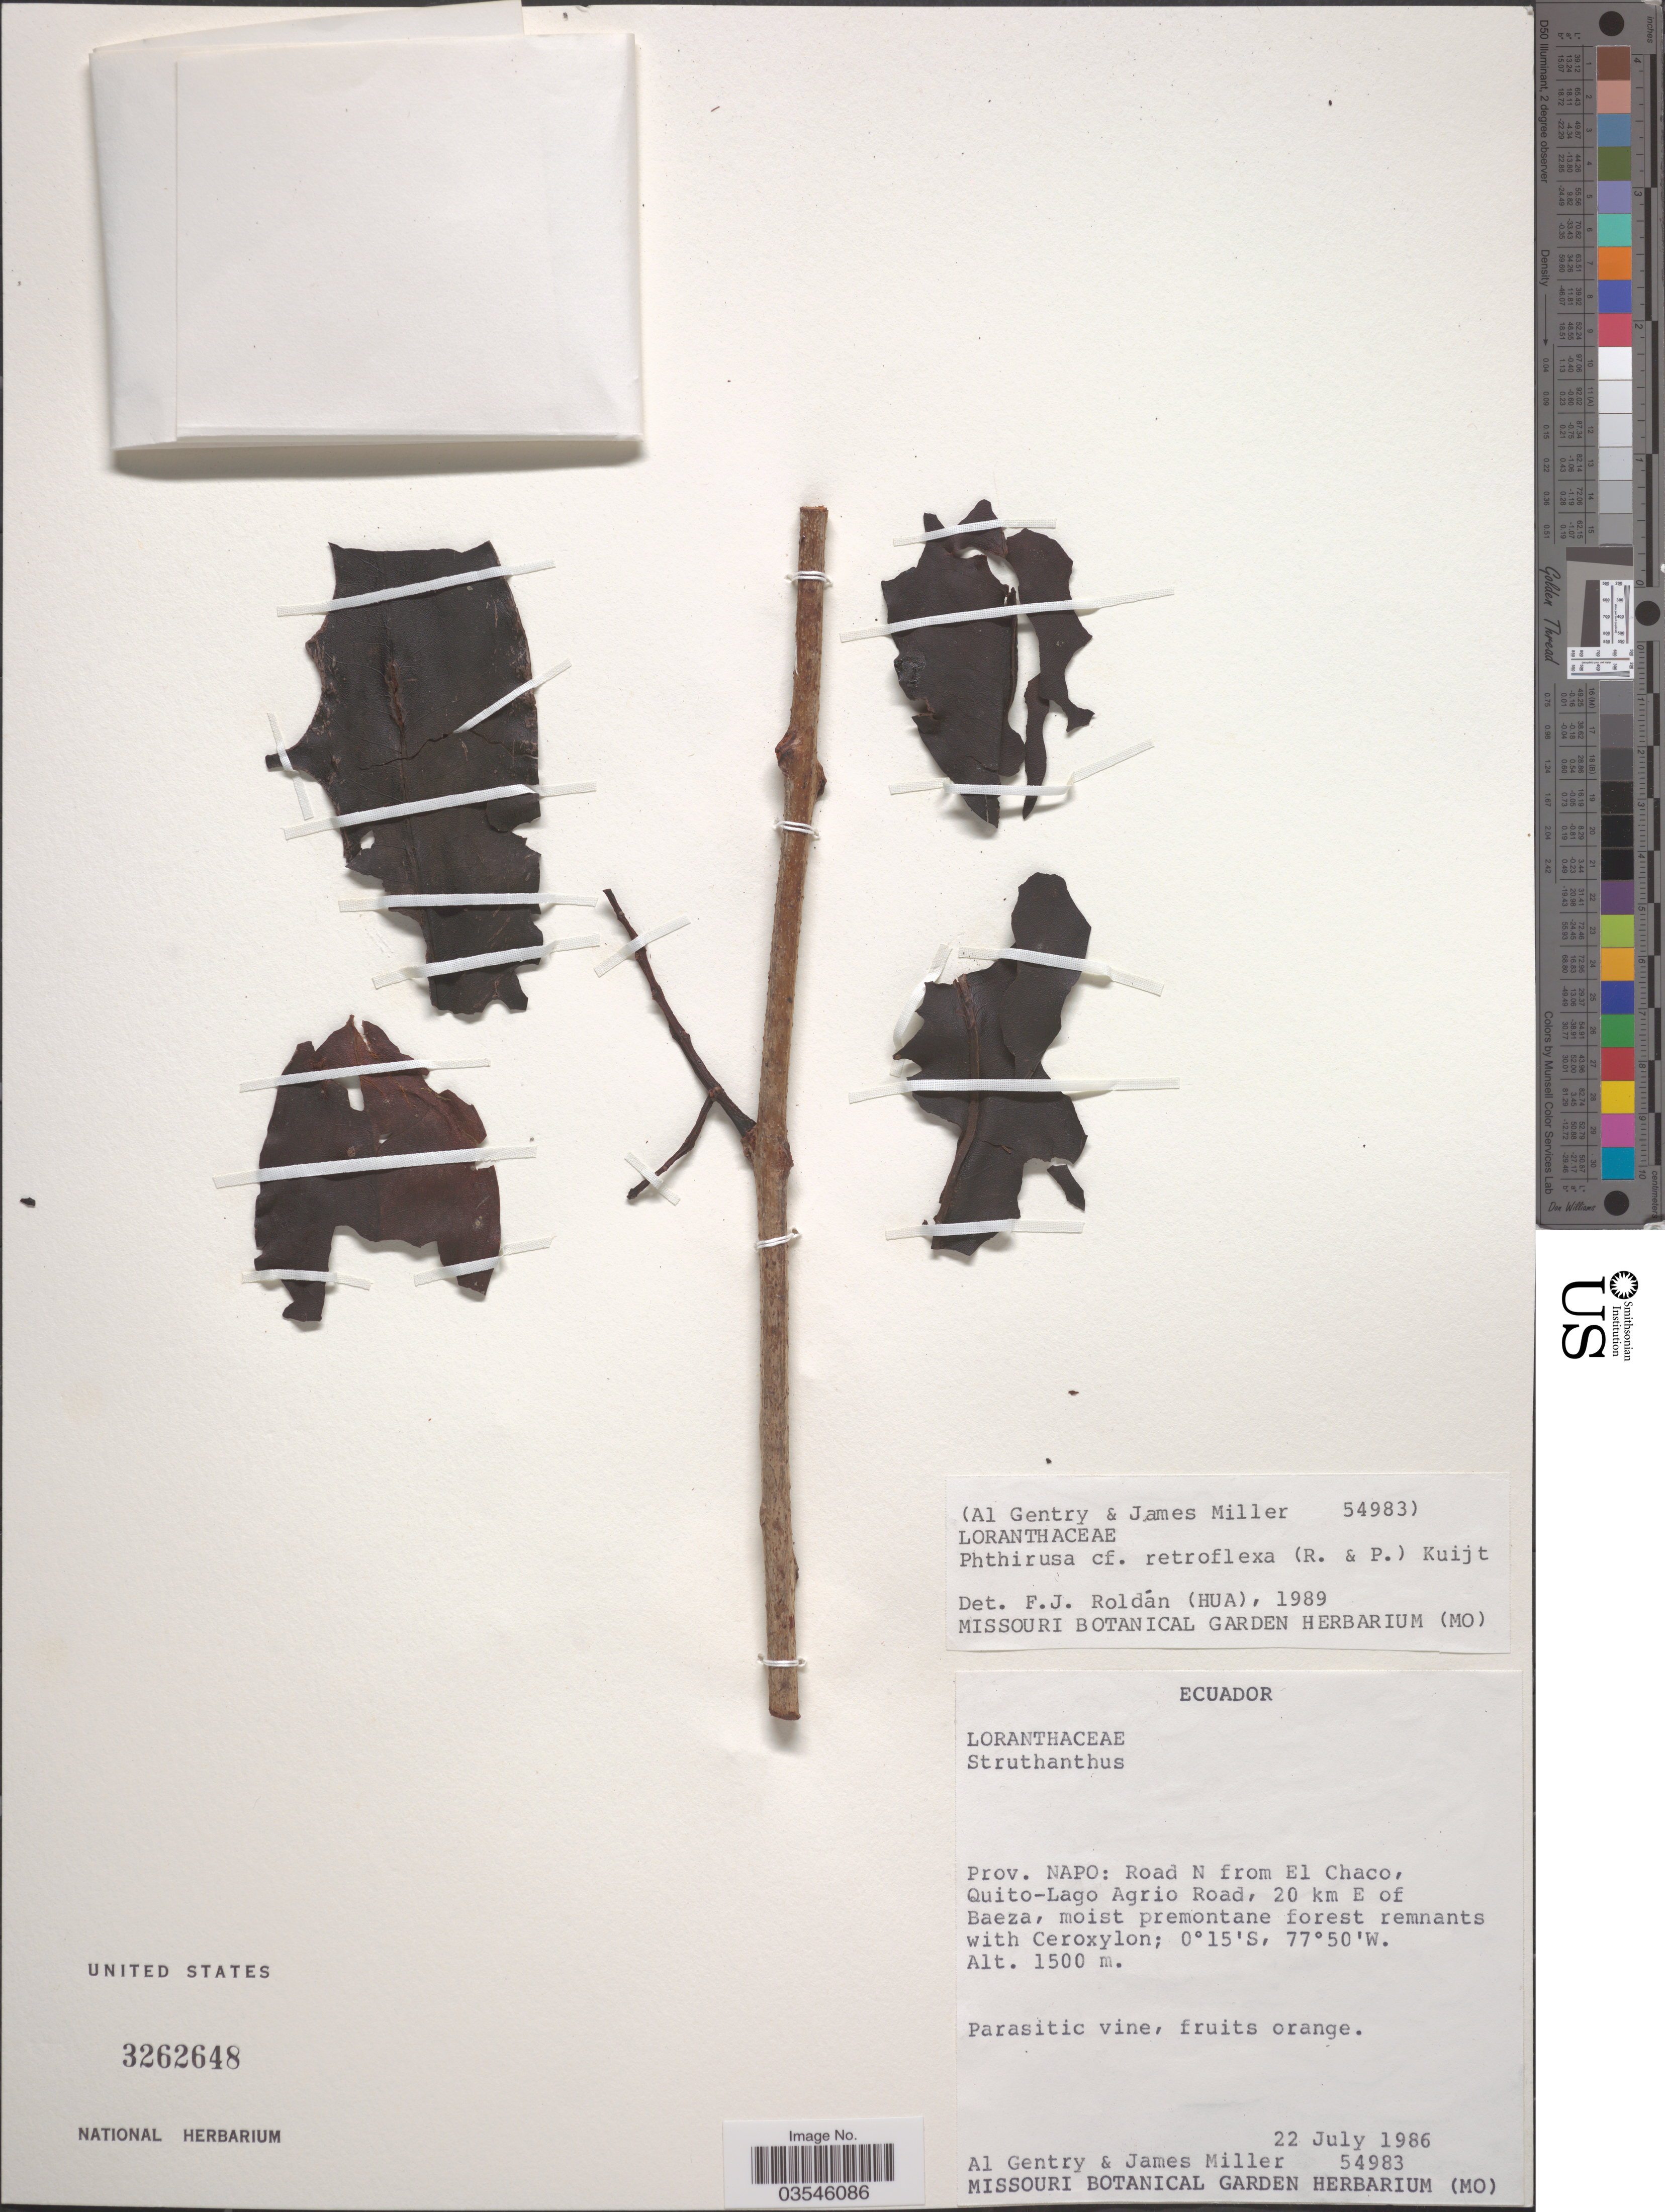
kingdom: Plantae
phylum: Tracheophyta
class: Magnoliopsida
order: Santalales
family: Loranthaceae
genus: Phthirusa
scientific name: Phthirusa retroflexa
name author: (Ruiz & Pav.) Kuijt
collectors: A. H. Gentry & J. S. Miller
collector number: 54983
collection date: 1986-07-22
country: Ecuador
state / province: Napo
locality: Road N from El Chaco, quito-Lago Angrio Road, 20 km E of Baeza.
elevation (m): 1500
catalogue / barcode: US 3262648